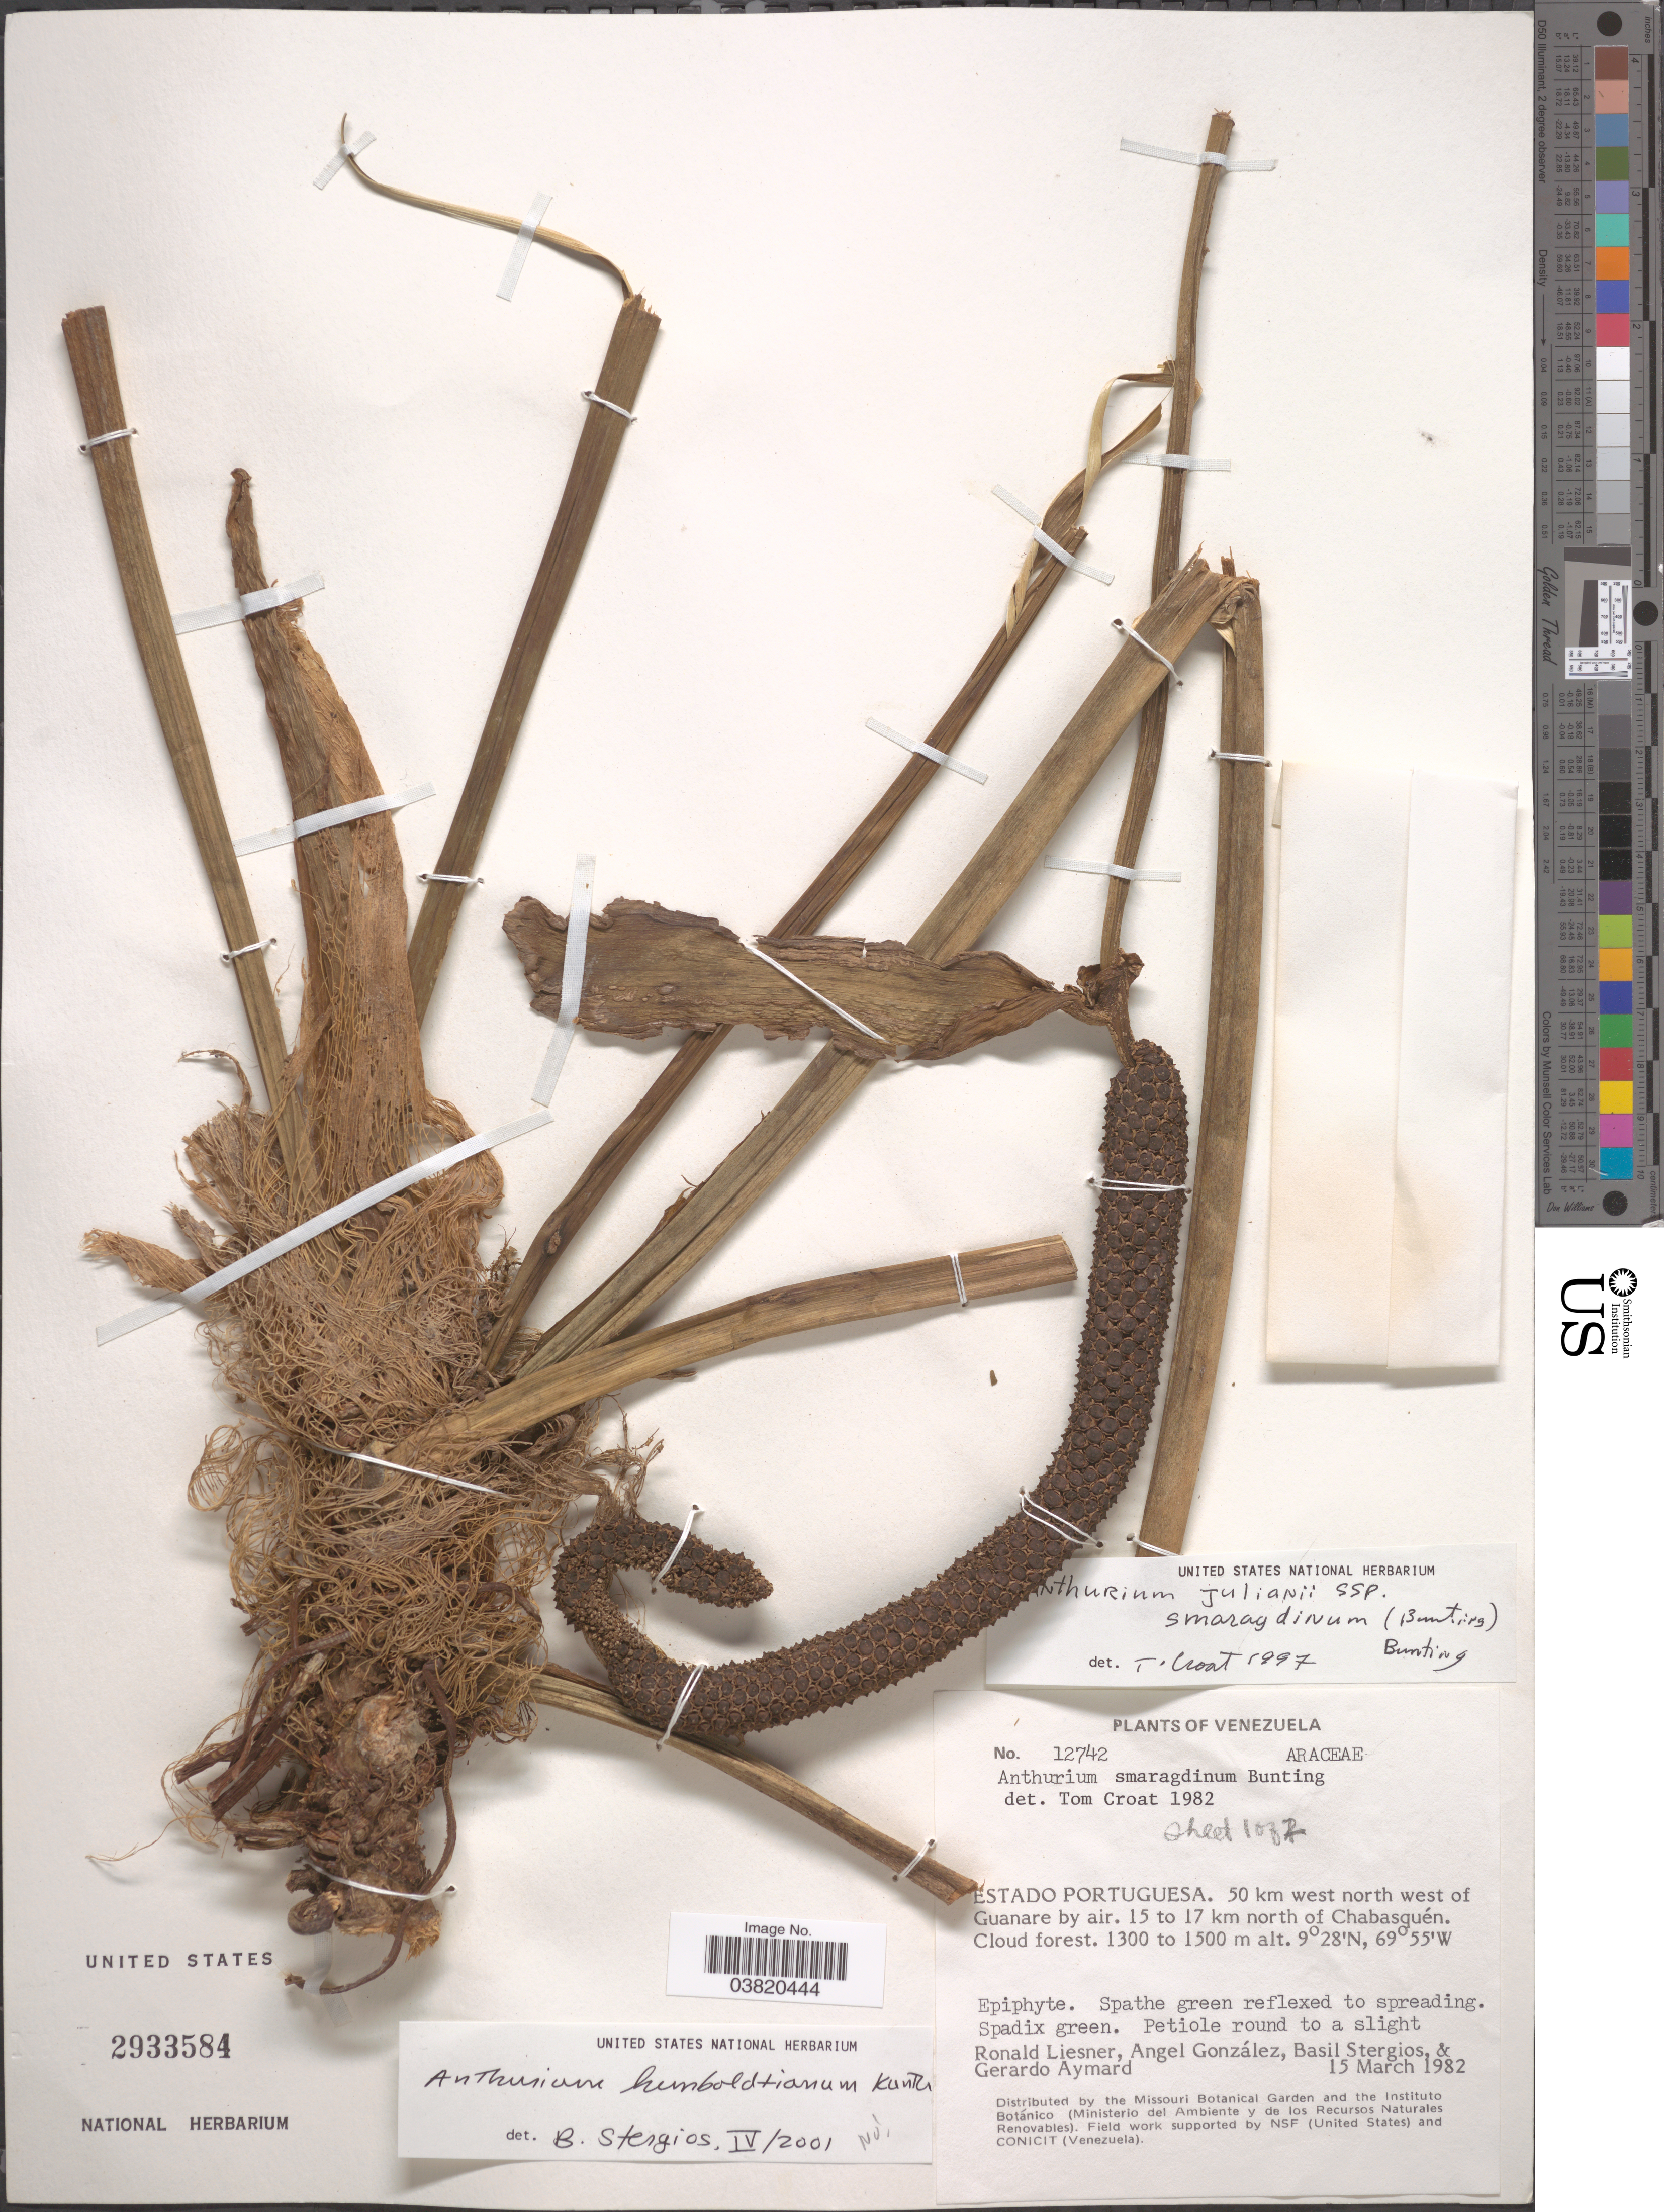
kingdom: Plantae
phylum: Tracheophyta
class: Liliopsida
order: Alismatales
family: Araceae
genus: Anthurium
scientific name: Anthurium smaragdinum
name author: G.S. Bunting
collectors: R. L. Liesner, A. C. González, B. G. Stergios & G. A. Aymard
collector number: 12742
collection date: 1982-03-15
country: Venezuela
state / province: Portuguesa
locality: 50 km WNW of Guanare by air. 15 to 17 km N of Chabasquén.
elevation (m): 1300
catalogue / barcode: US 2933584